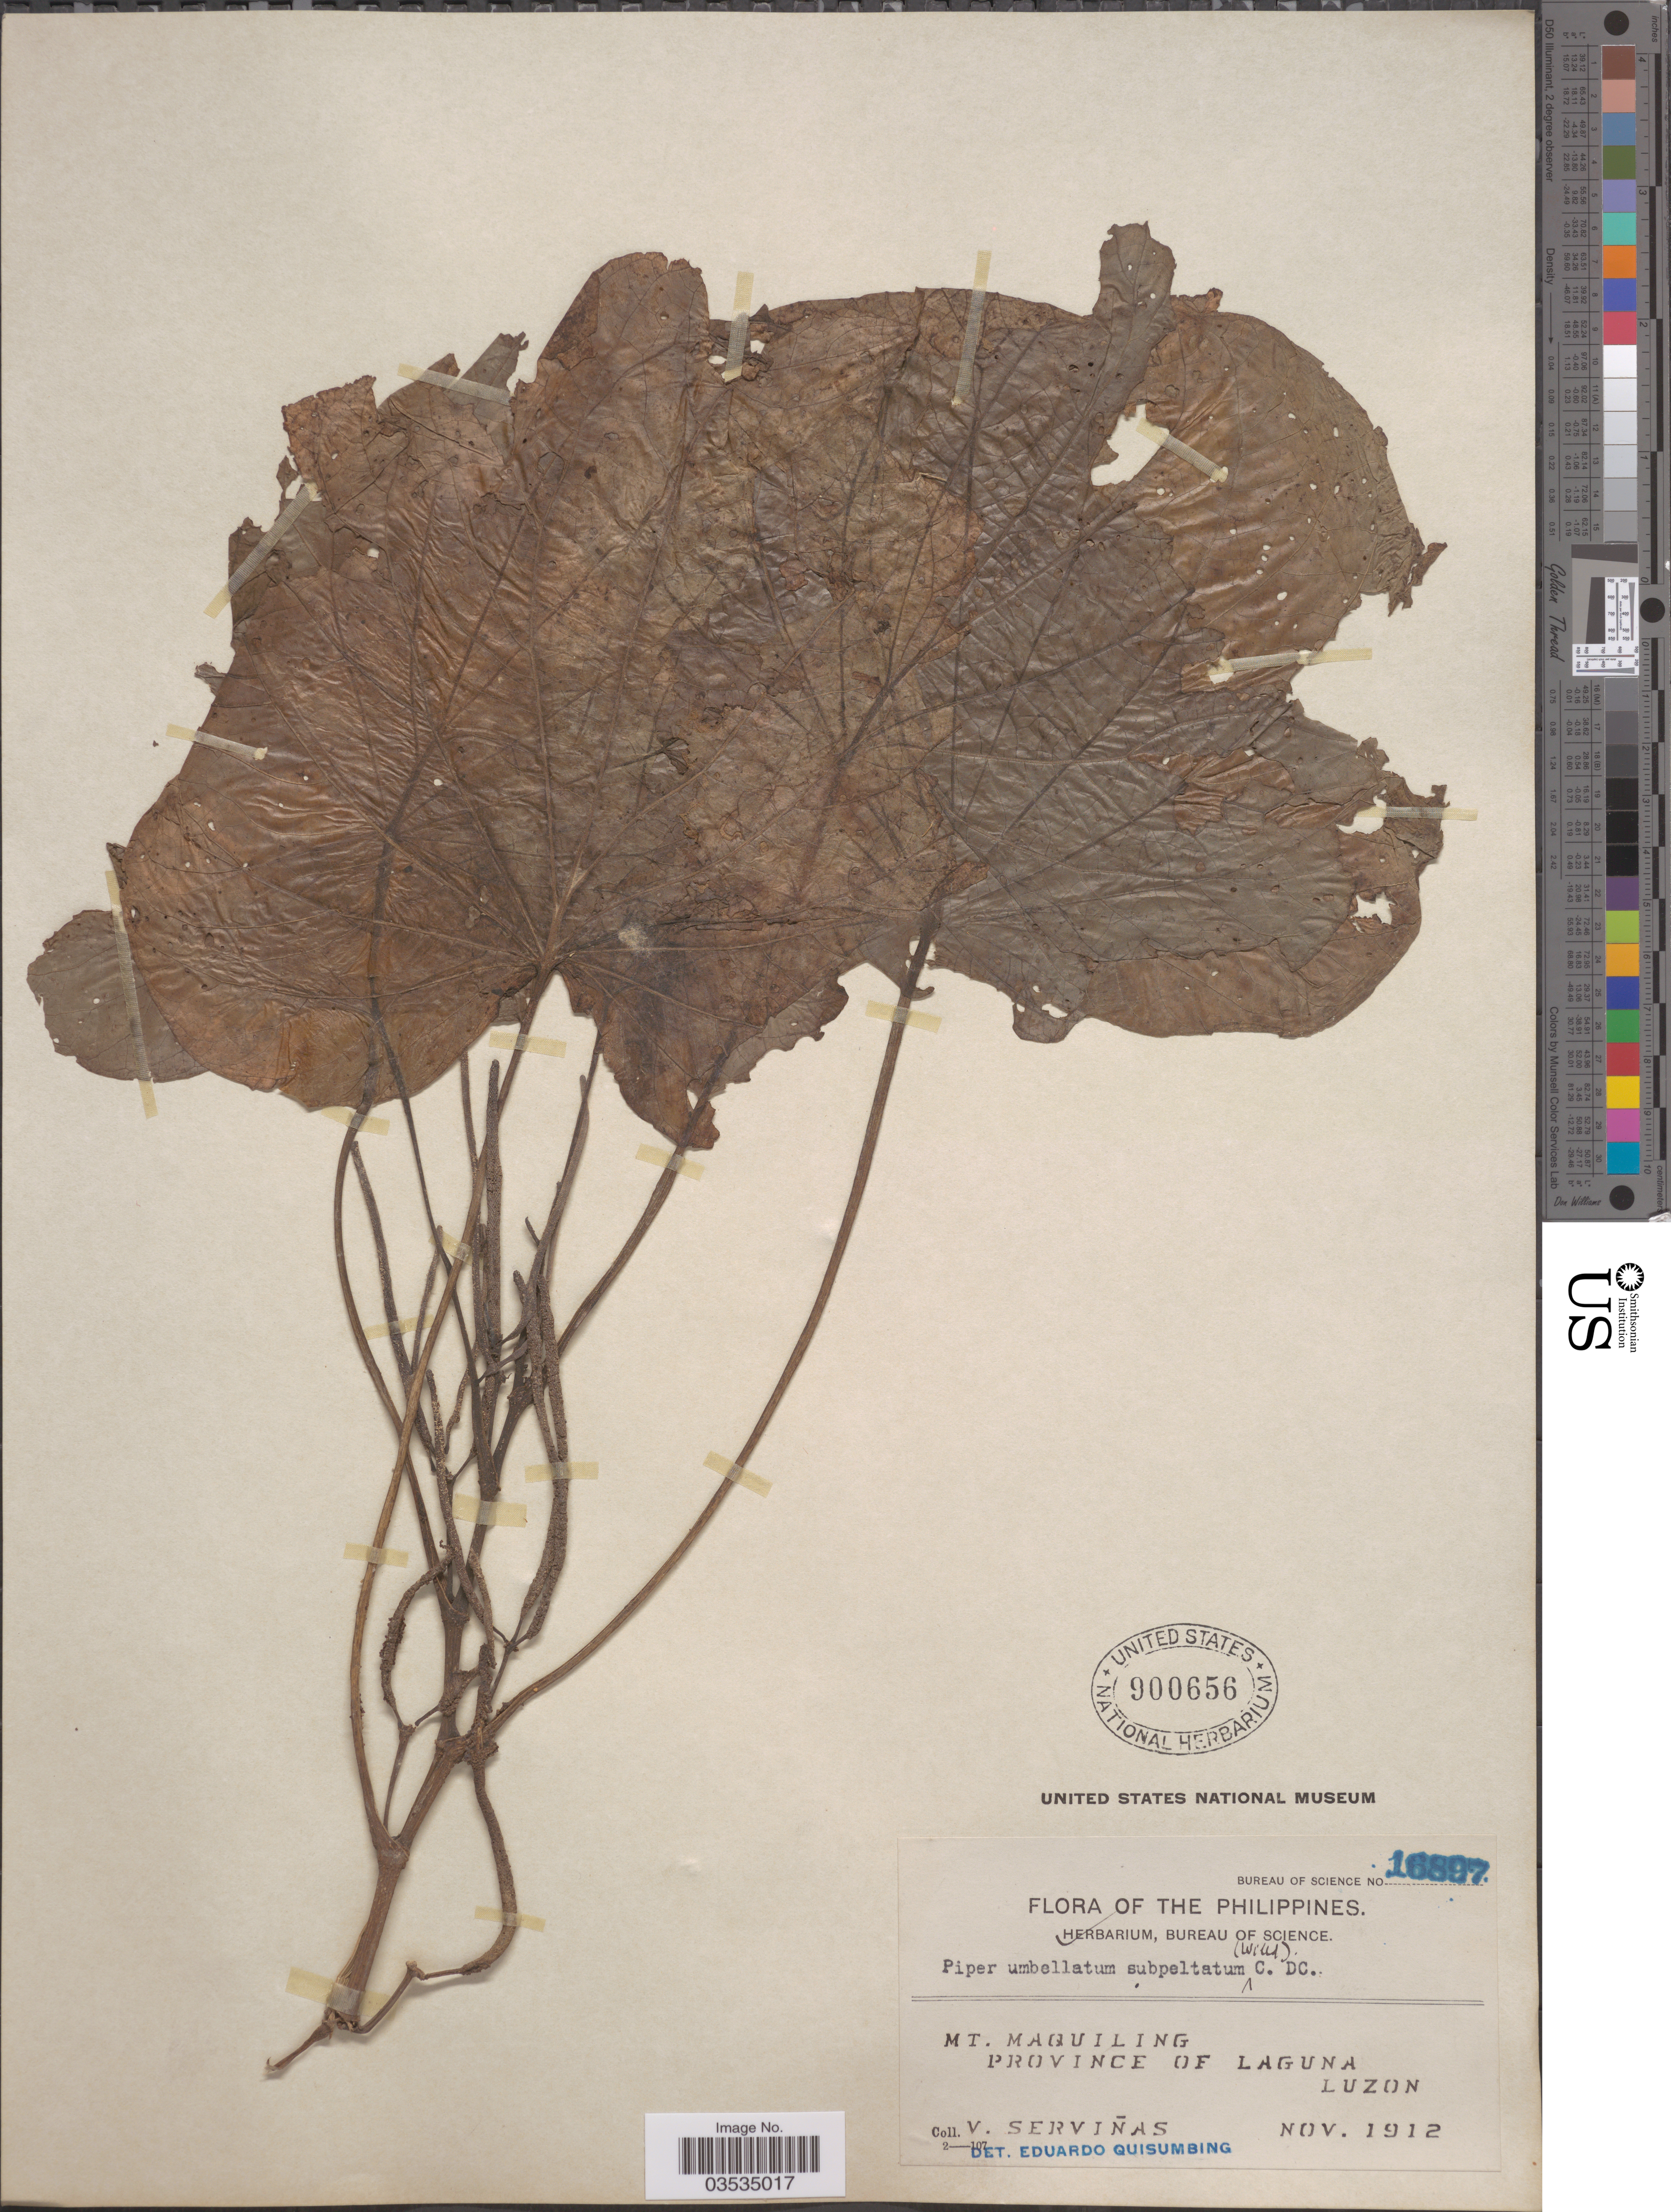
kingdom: Plantae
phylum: Tracheophyta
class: Magnoliopsida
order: Piperales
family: Piperaceae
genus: Piper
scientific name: Piper umbellatum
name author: L.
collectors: V. Servinas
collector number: Bureau of Science 16897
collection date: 1912-11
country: Philippines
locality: Mt. Maquiling. Province of Laguna. Luzon.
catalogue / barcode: US 900656